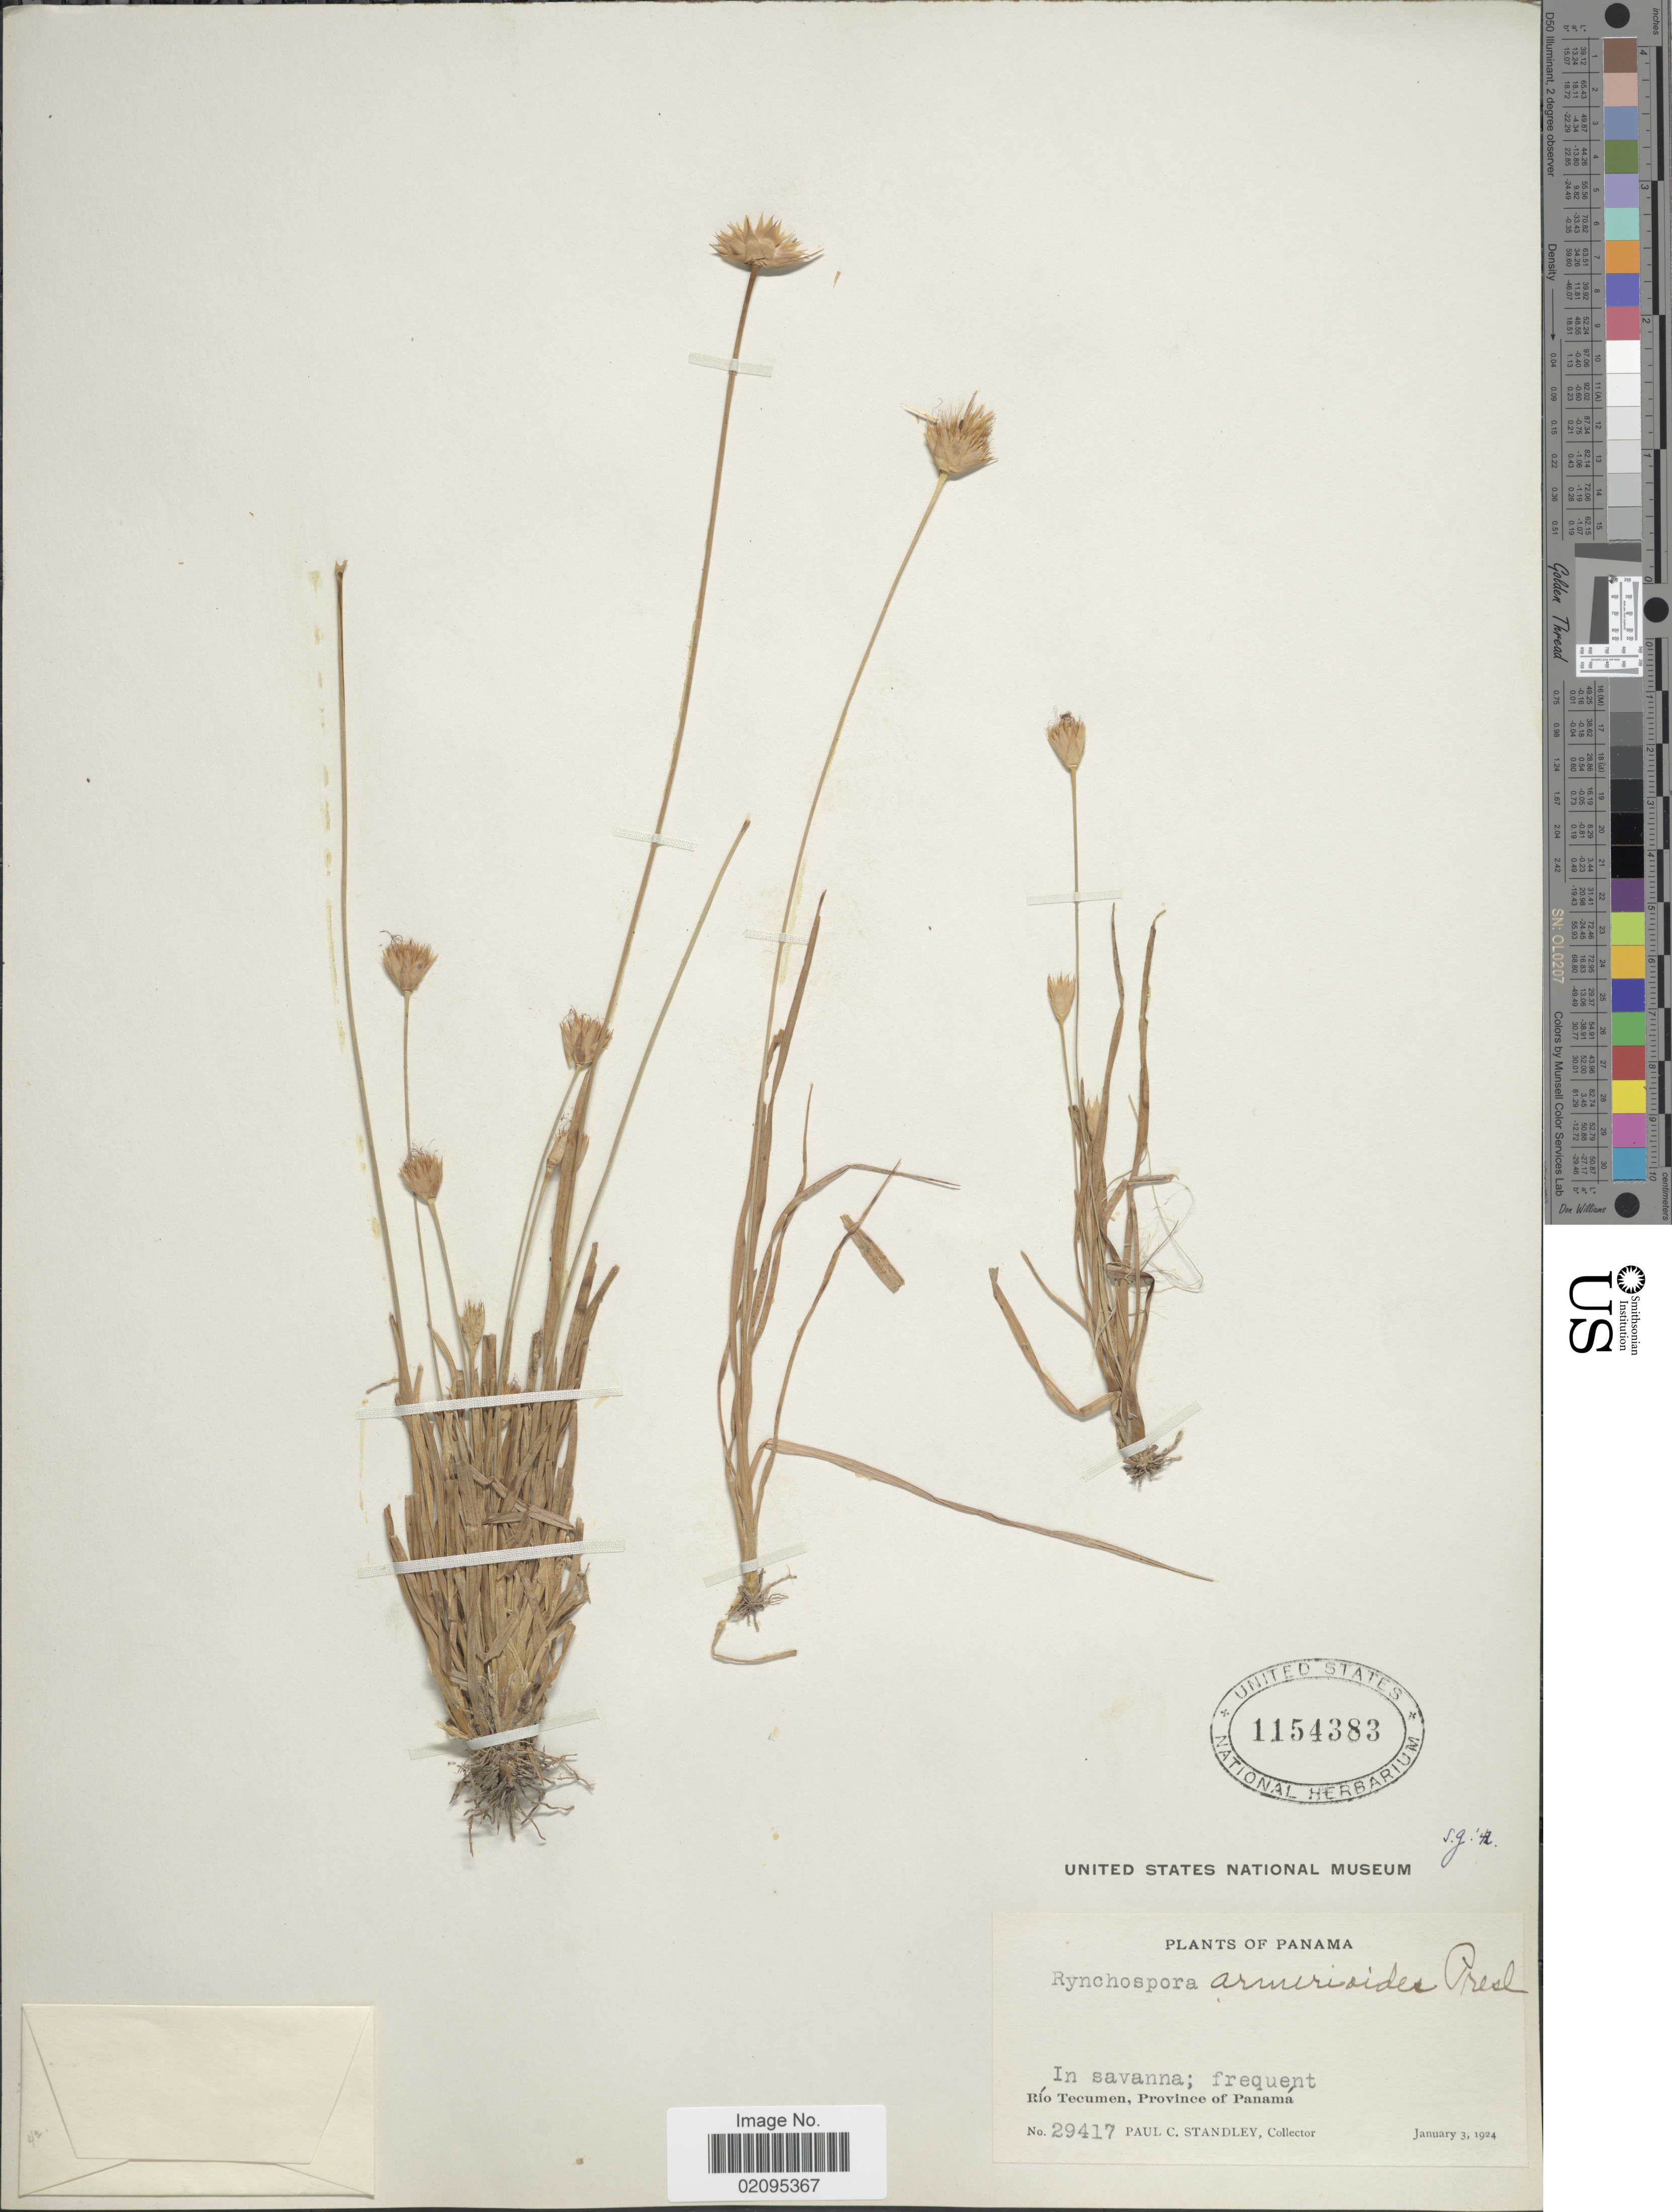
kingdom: Plantae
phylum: Tracheophyta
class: Liliopsida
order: Poales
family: Cyperaceae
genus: Rhynchospora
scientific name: Rhynchospora armerioides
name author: J. Presl & C. Presl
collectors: P. C. Standley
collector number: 9417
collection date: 1924-01-03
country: Panama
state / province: Panamá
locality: In savanna, Rio Tecumen.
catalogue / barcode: US 1154383